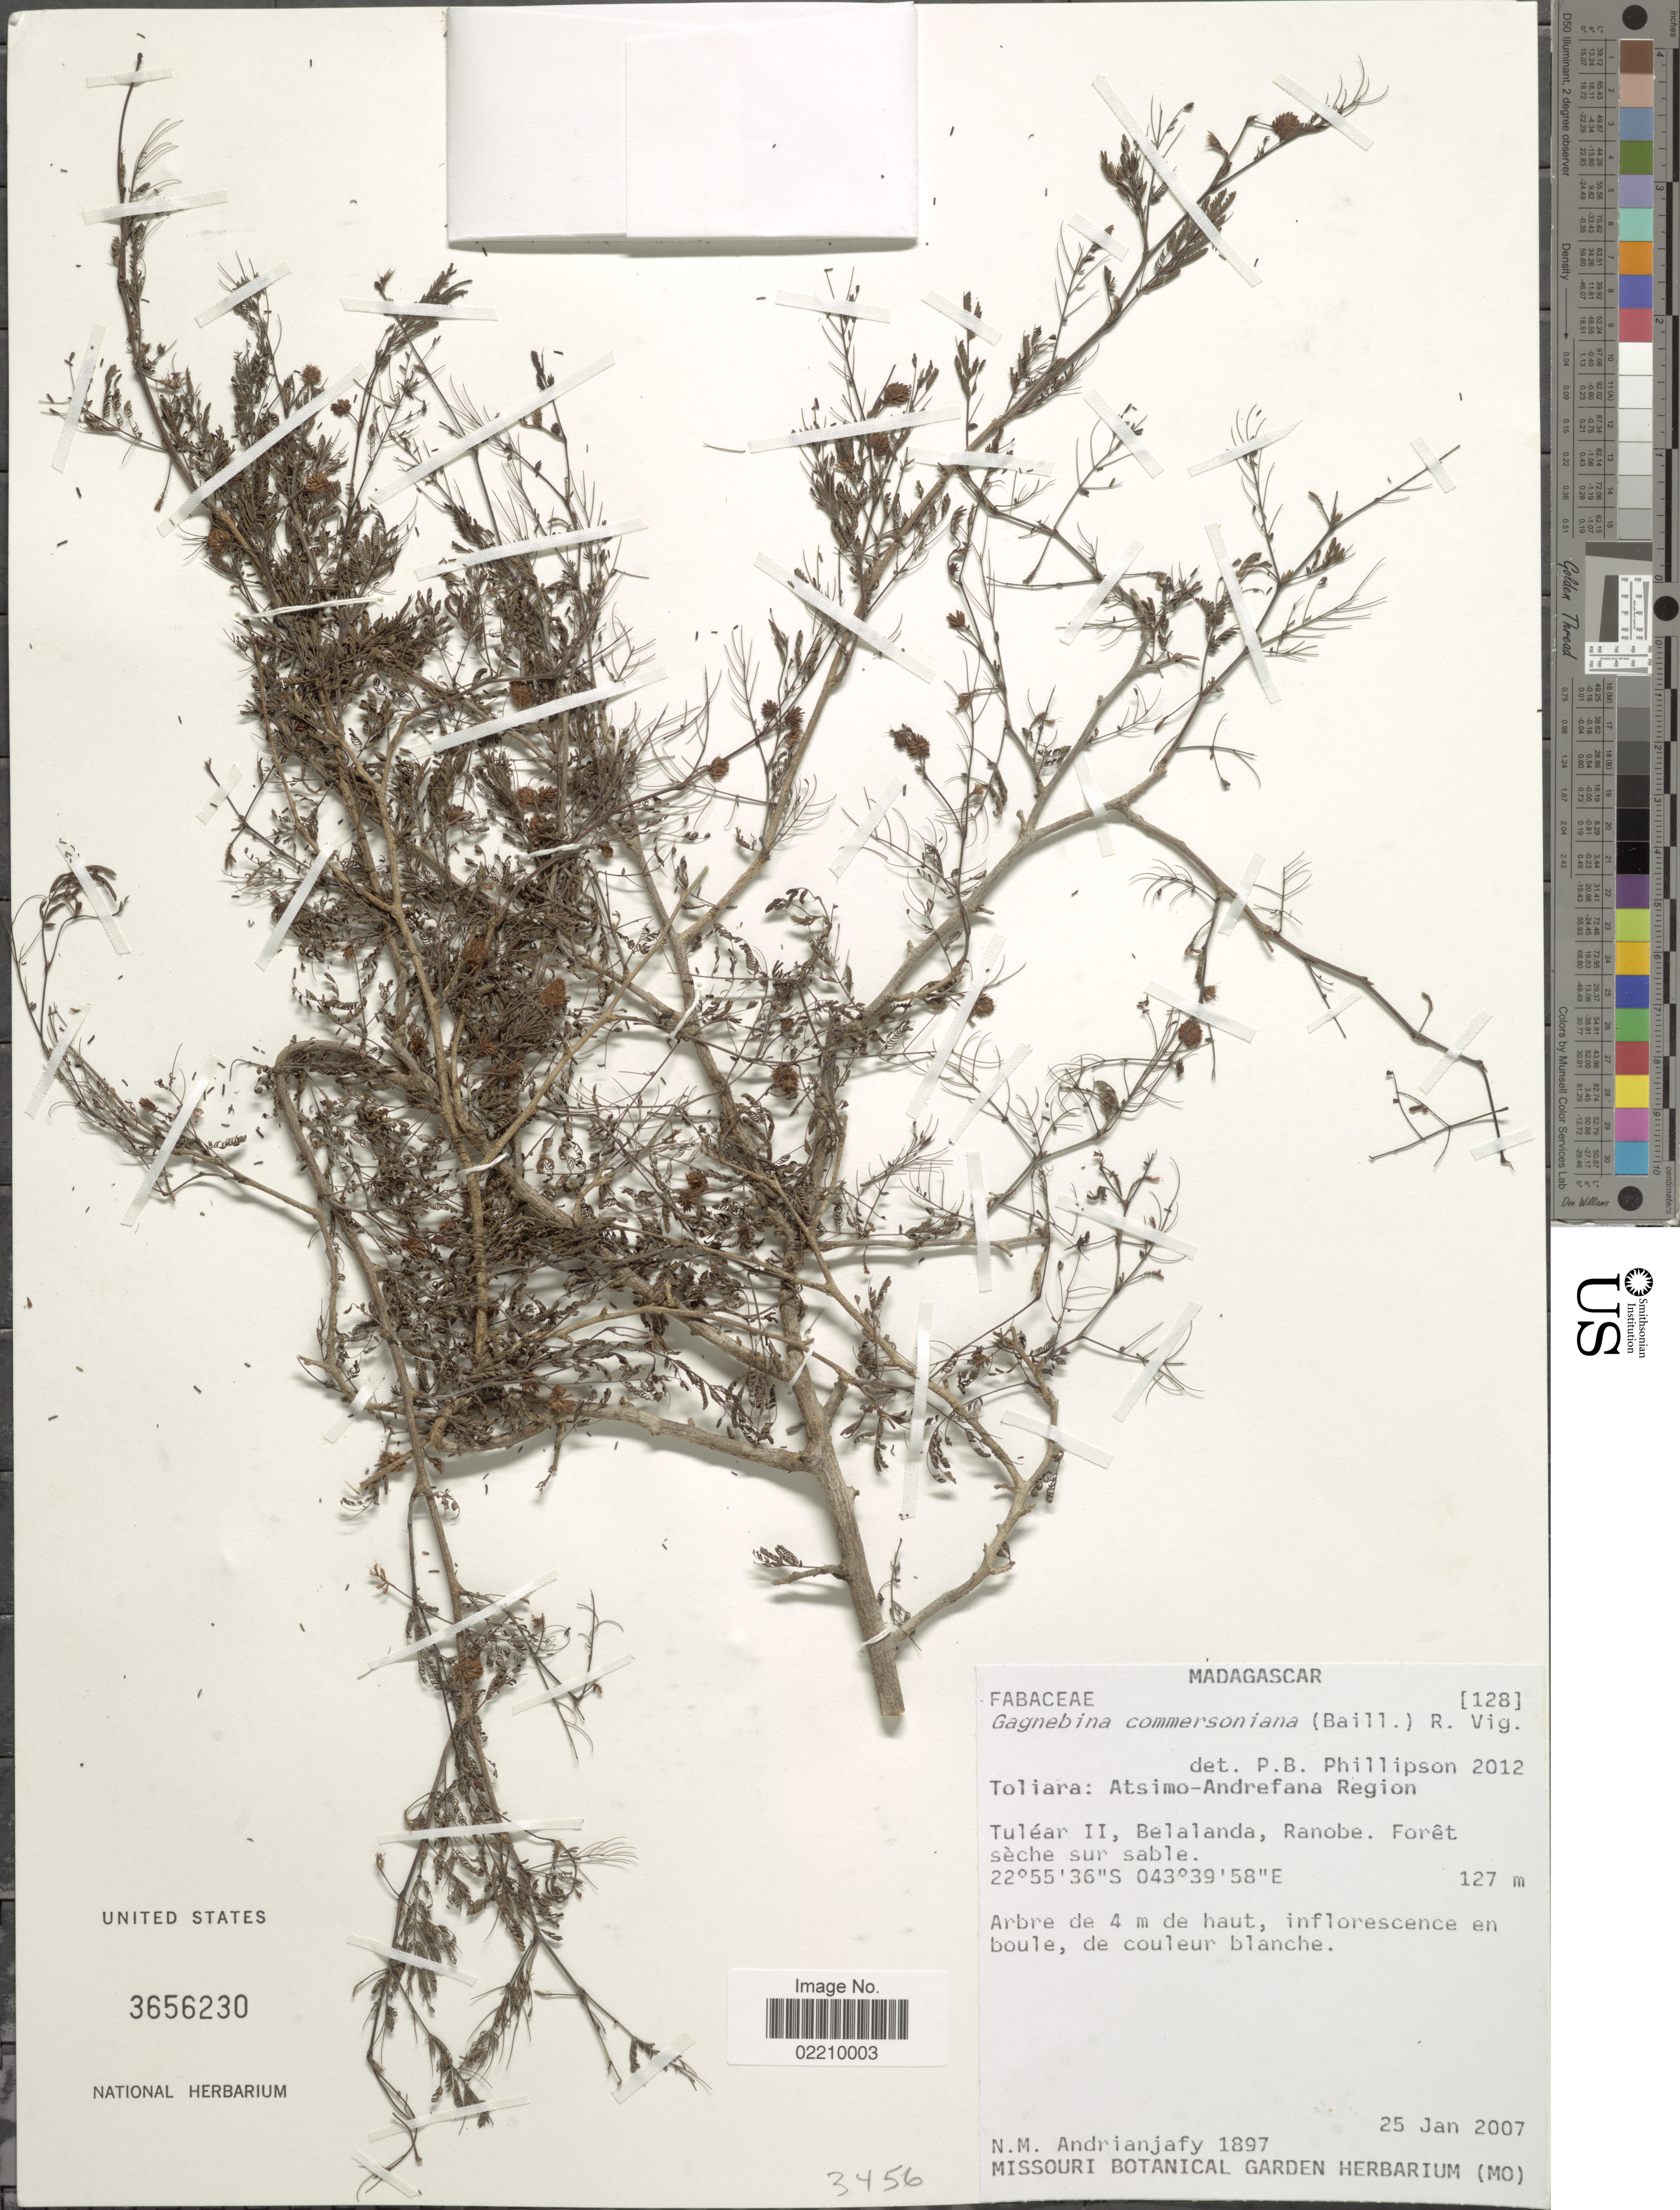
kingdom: Plantae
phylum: Tracheophyta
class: Magnoliopsida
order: Fabales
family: Fabaceae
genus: Gagnebina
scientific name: Gagnebina commersoniana (Baill.) R. Vig.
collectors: N. M. Andrianjafy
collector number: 1897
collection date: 2007-01-25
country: Madagascar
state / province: Atsimo-Andrefana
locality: Atsimo-Andrefana Region, Tulear II, Belalanda, Ranobe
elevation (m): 127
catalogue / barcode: US 3656230